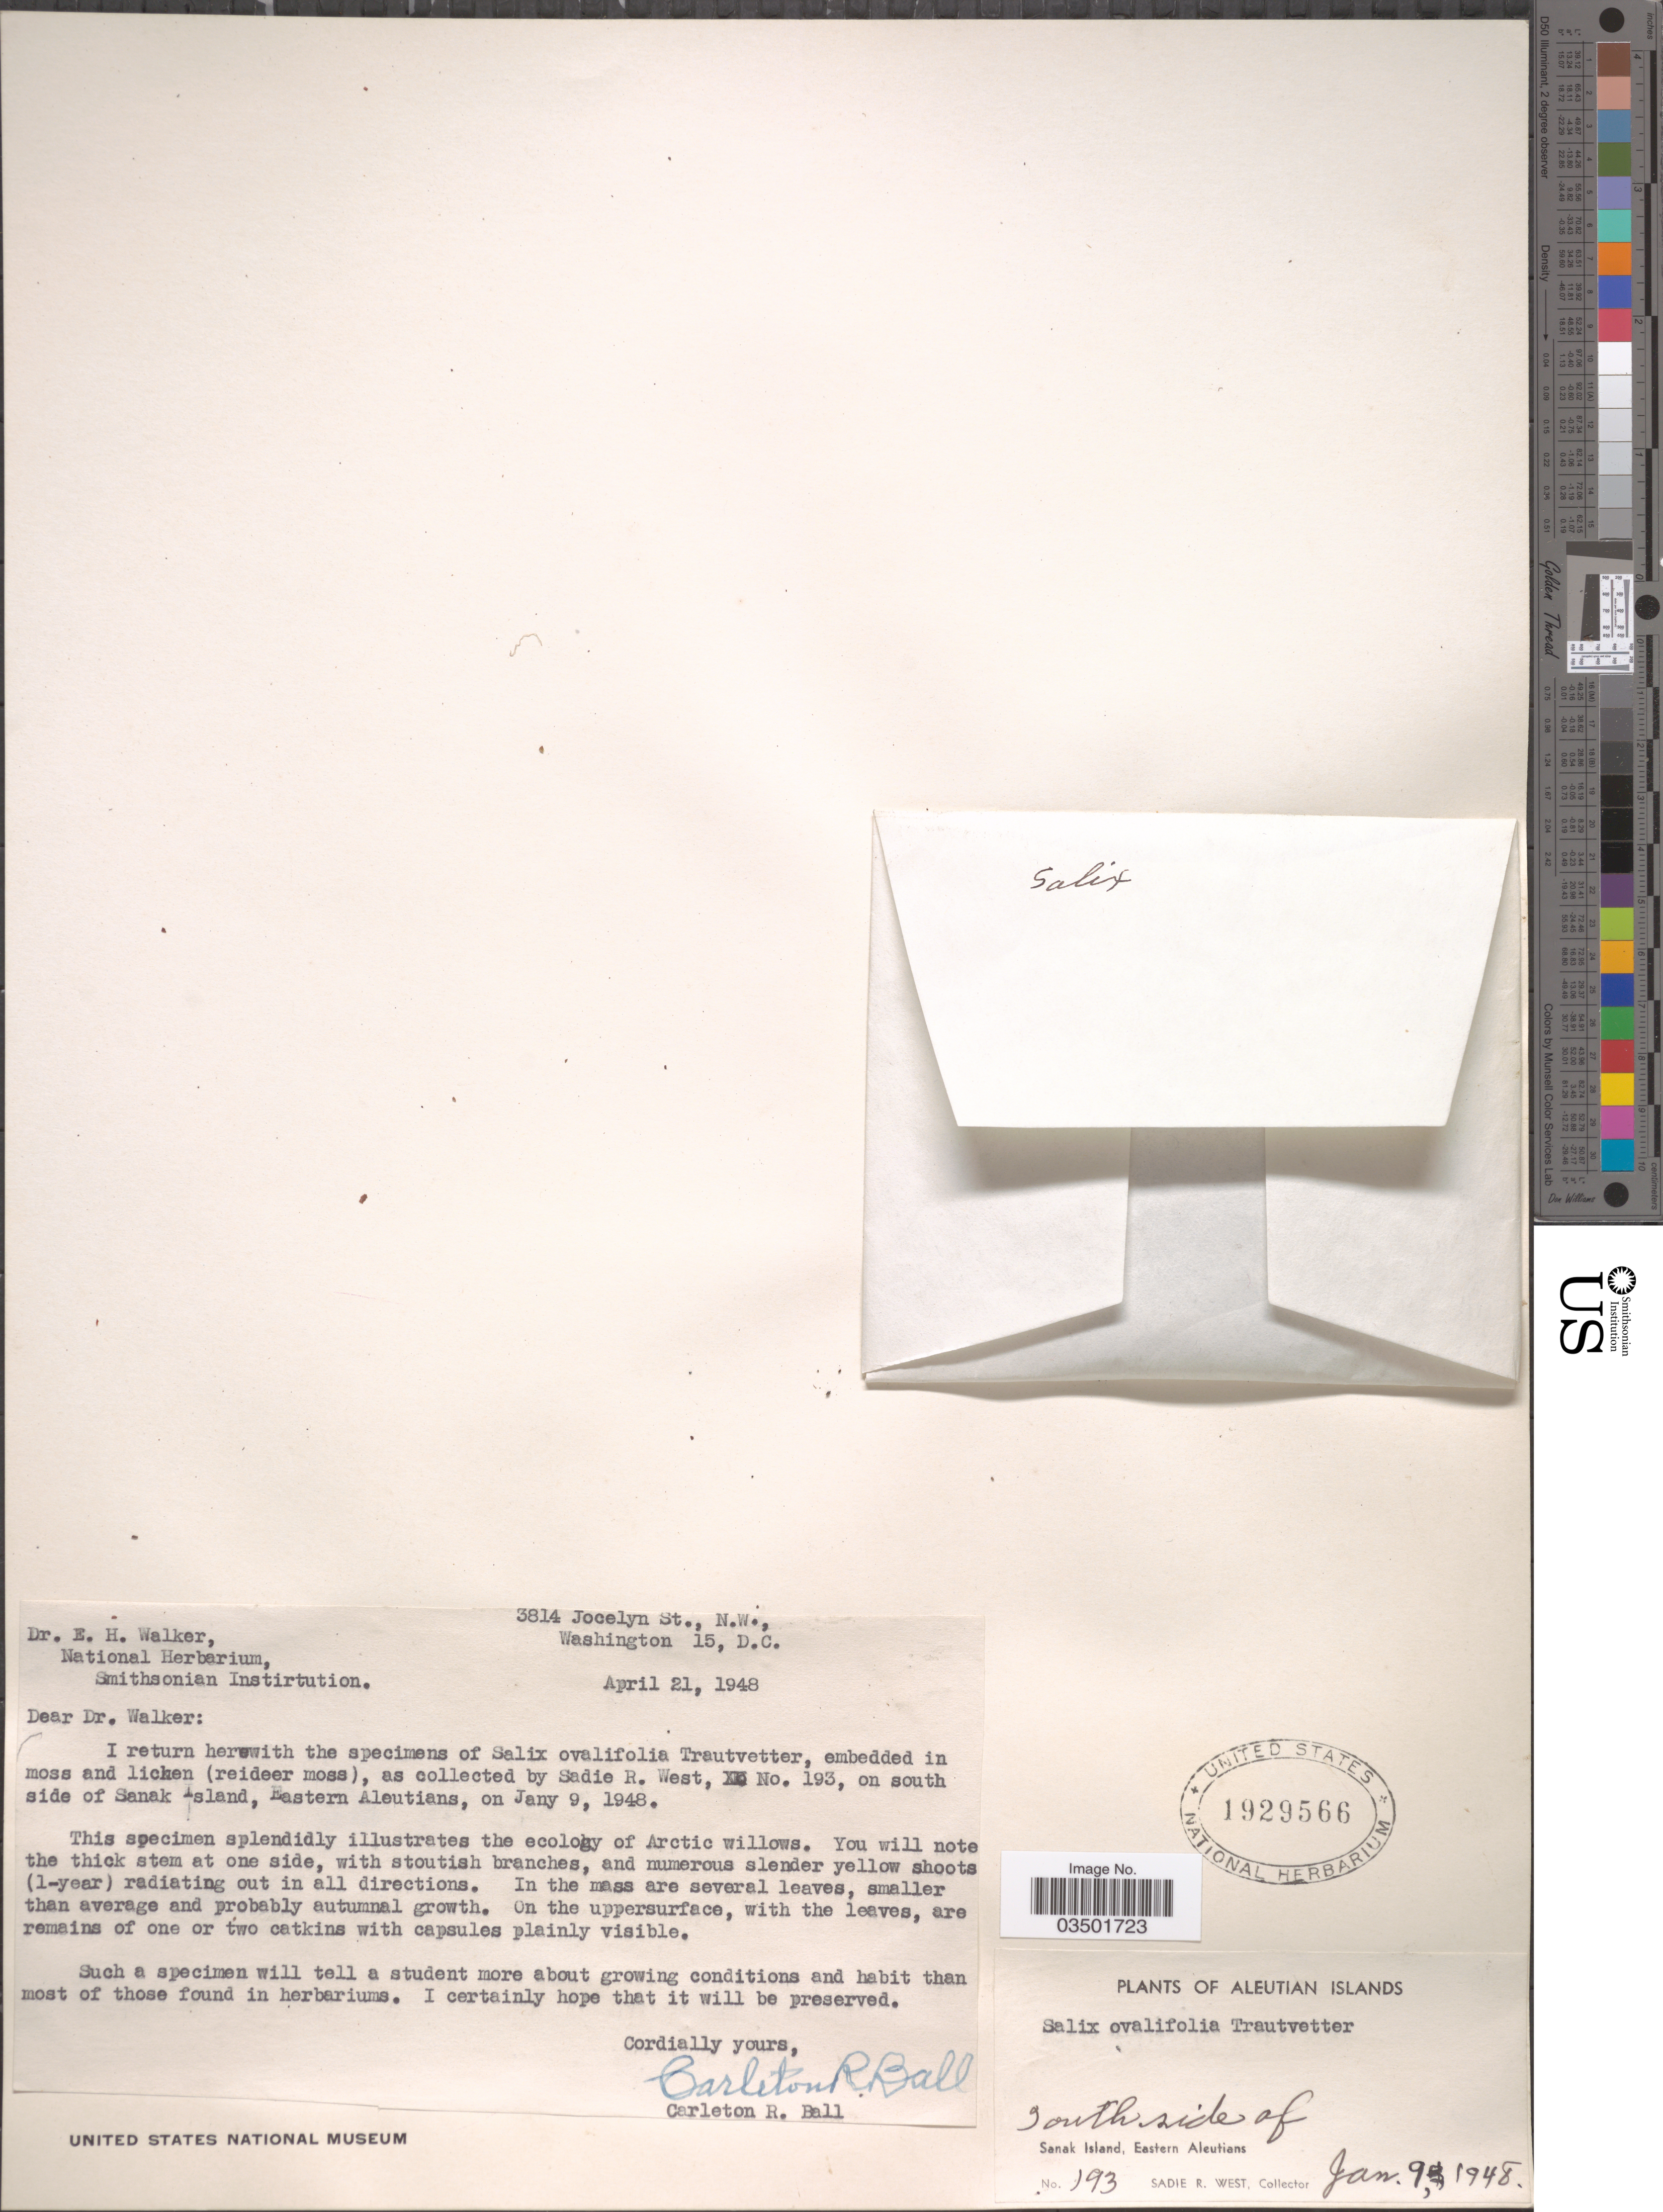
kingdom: Plantae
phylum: Tracheophyta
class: Magnoliopsida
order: Malpighiales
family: Salicaceae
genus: Salix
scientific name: Salix ovalifolia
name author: Trautv.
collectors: S. R. West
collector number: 193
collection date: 1948-01-09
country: United States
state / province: Alaska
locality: Aleutian Islands. South side of Sanak Island, Eastern Aleutians.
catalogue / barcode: US 1929566